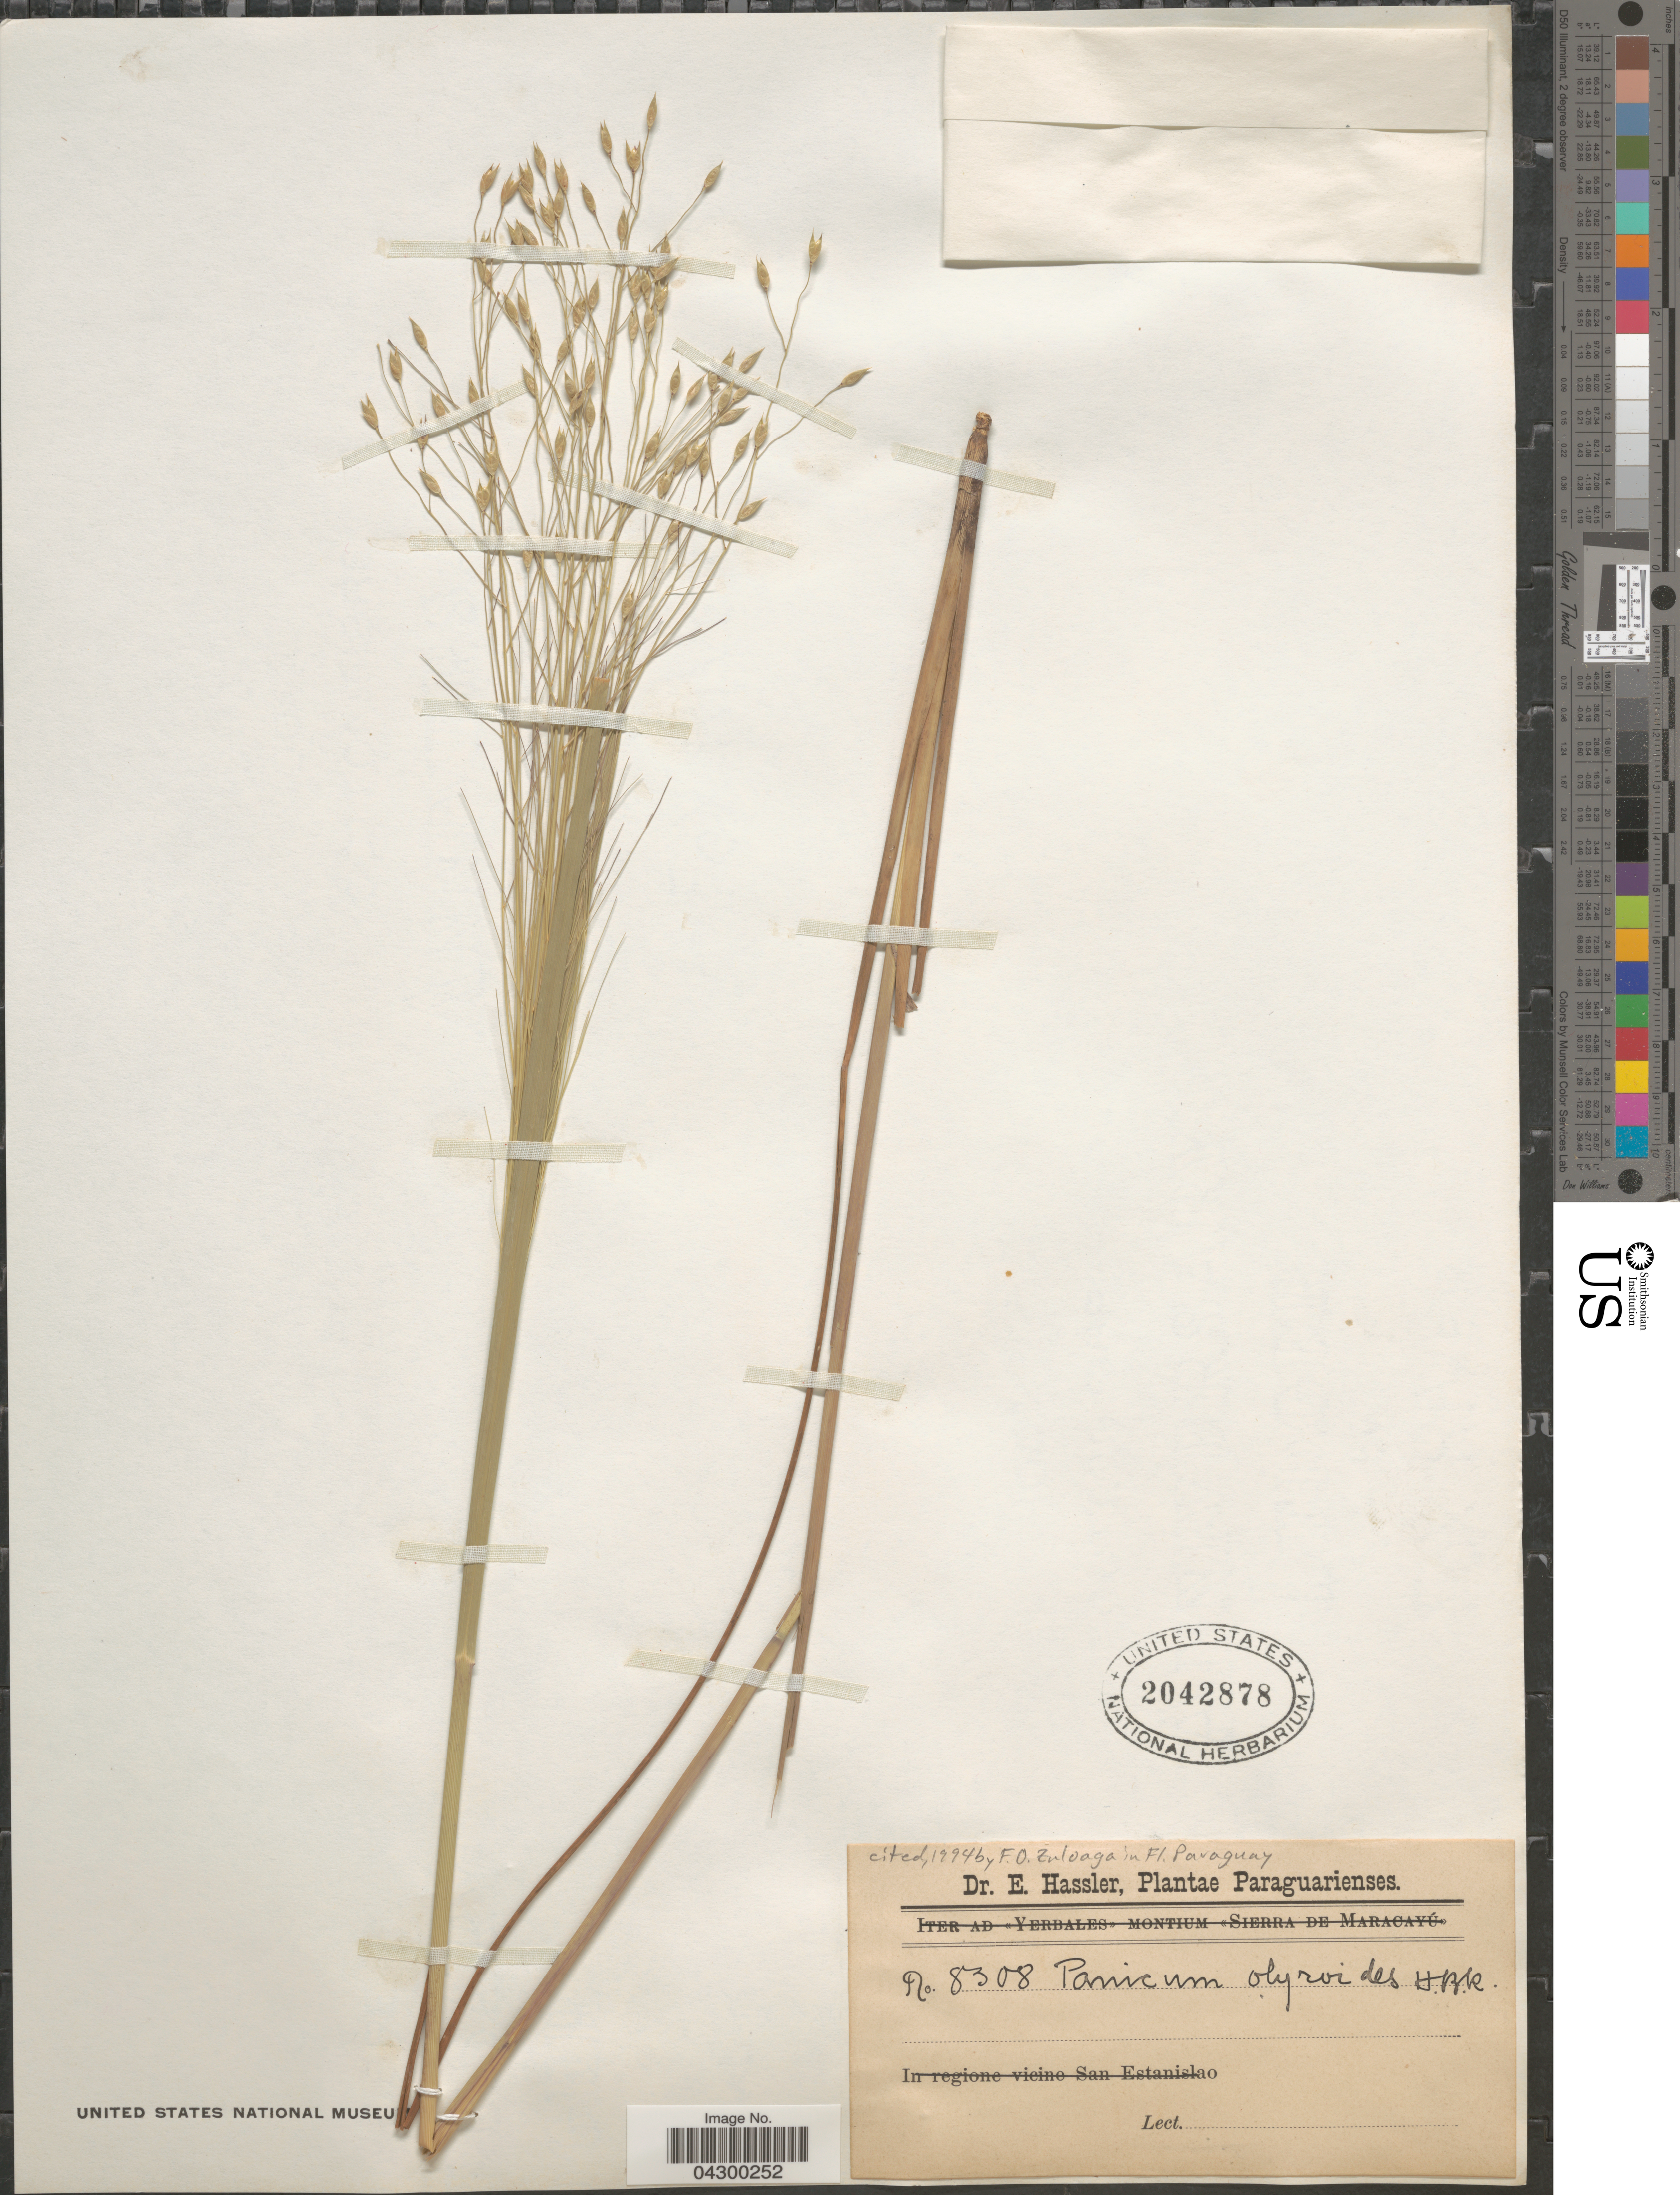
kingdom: Plantae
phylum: Tracheophyta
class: Liliopsida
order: Poales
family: Poaceae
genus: Panicum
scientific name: Panicum olyroides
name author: Kunth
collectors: E. Hassler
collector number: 8308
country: Paraguay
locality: Paraguarienses.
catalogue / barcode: US 2042878